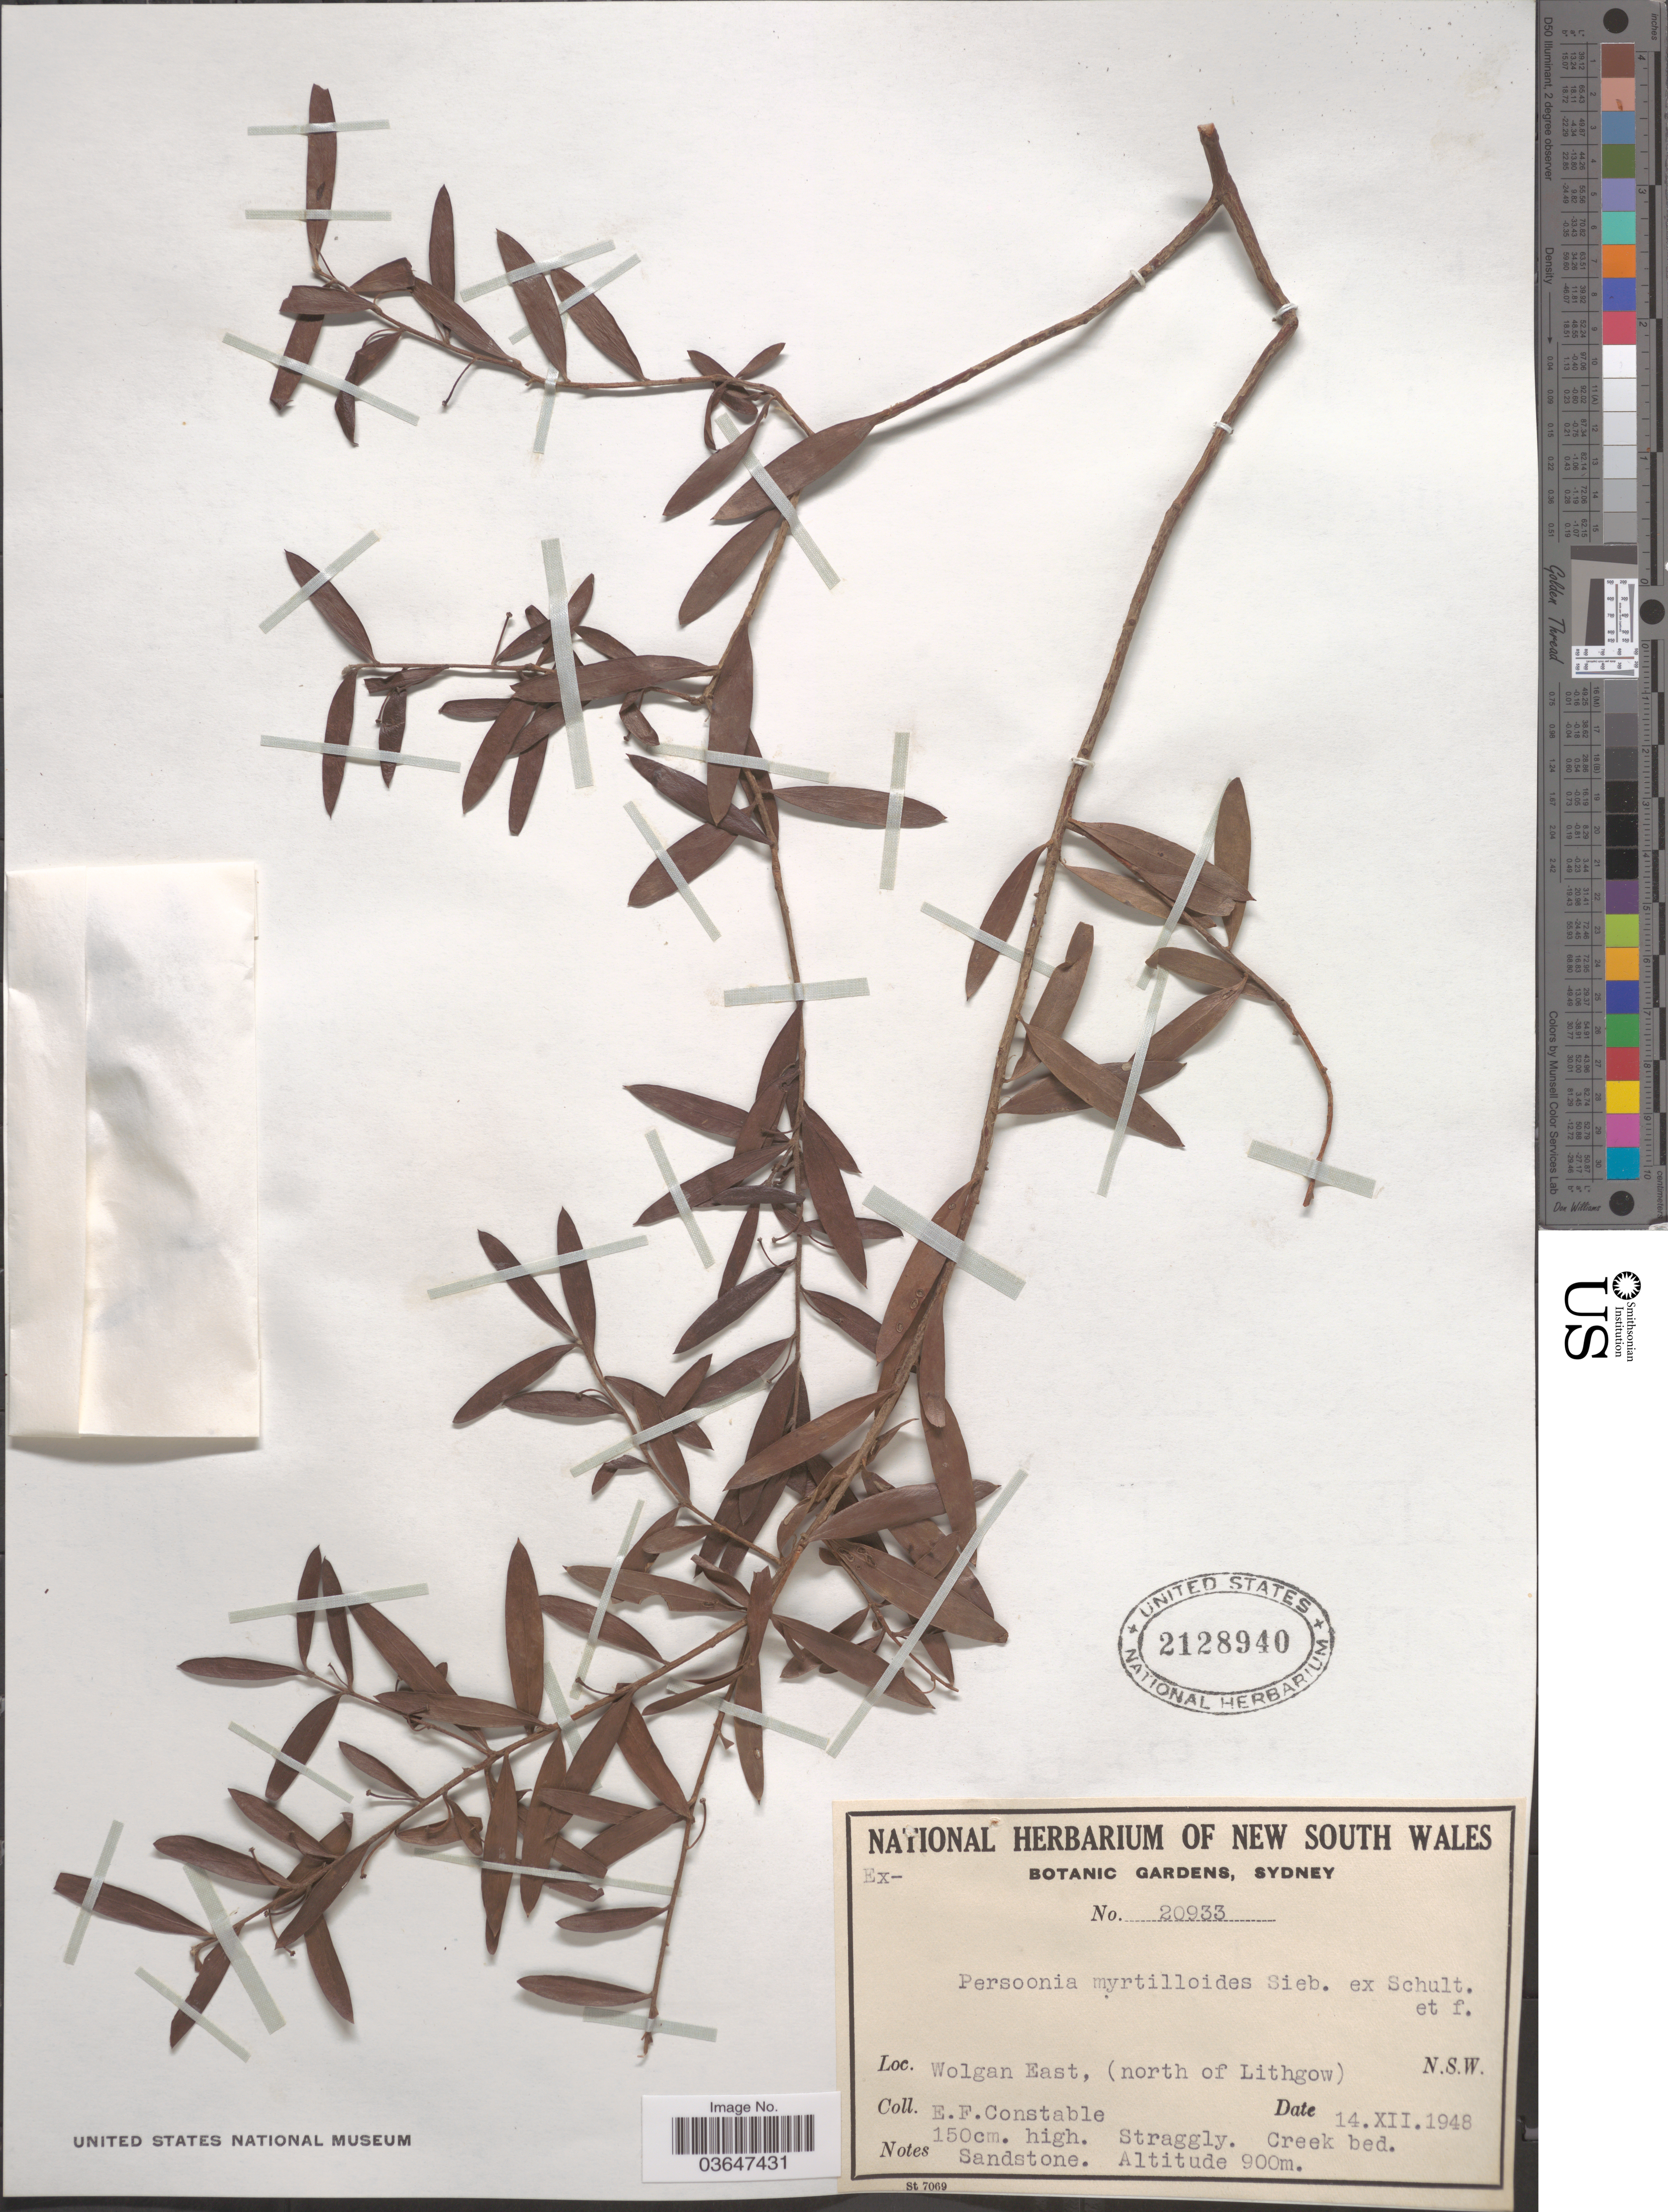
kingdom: Plantae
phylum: Tracheophyta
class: Magnoliopsida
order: Proteales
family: Proteaceae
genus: Persoonia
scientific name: Persoonia myrtilloides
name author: Sieber ex Schult.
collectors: E. F. Constable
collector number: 20933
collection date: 1948-12-14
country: Australia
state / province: New South Wales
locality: Wolgan East, (north of Lithgow).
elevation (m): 900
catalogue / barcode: US 2128940